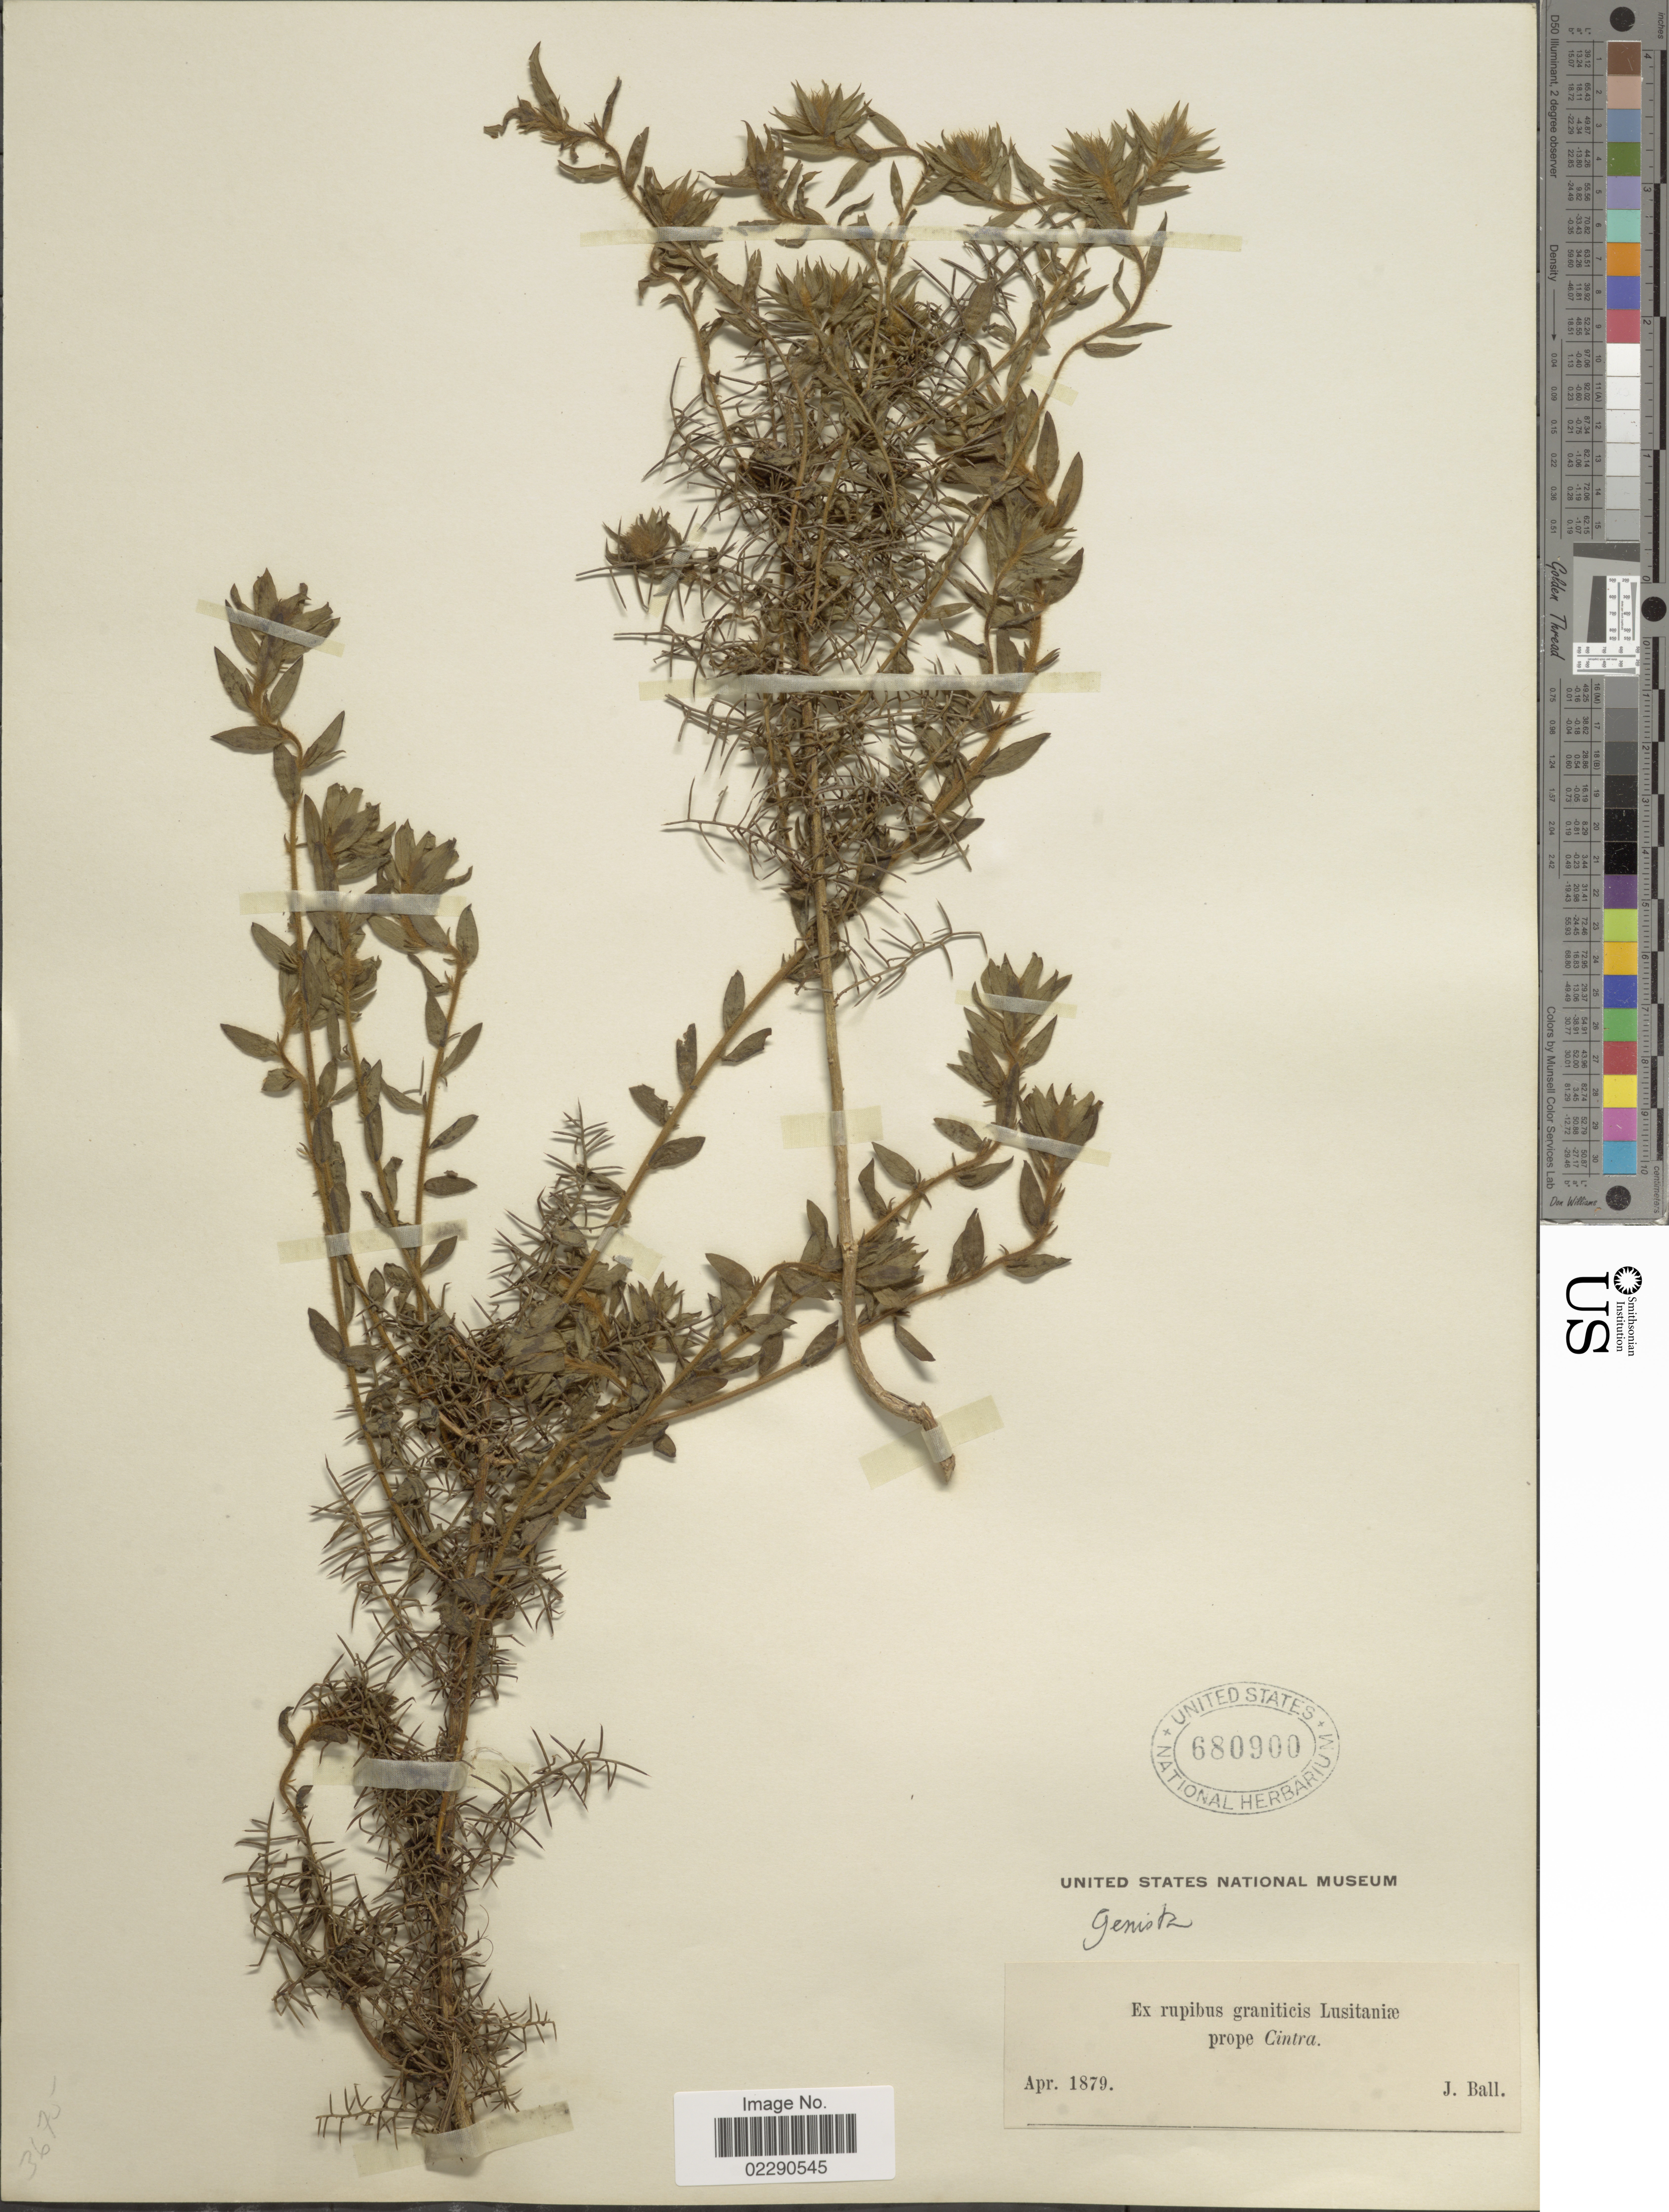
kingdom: Plantae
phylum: Tracheophyta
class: Magnoliopsida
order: Fabales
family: Fabaceae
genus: Genista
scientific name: Genista sp.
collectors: J. Ball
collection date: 1879-04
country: Portugal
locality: Lusitaniae, prope Cintra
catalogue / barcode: US 680900